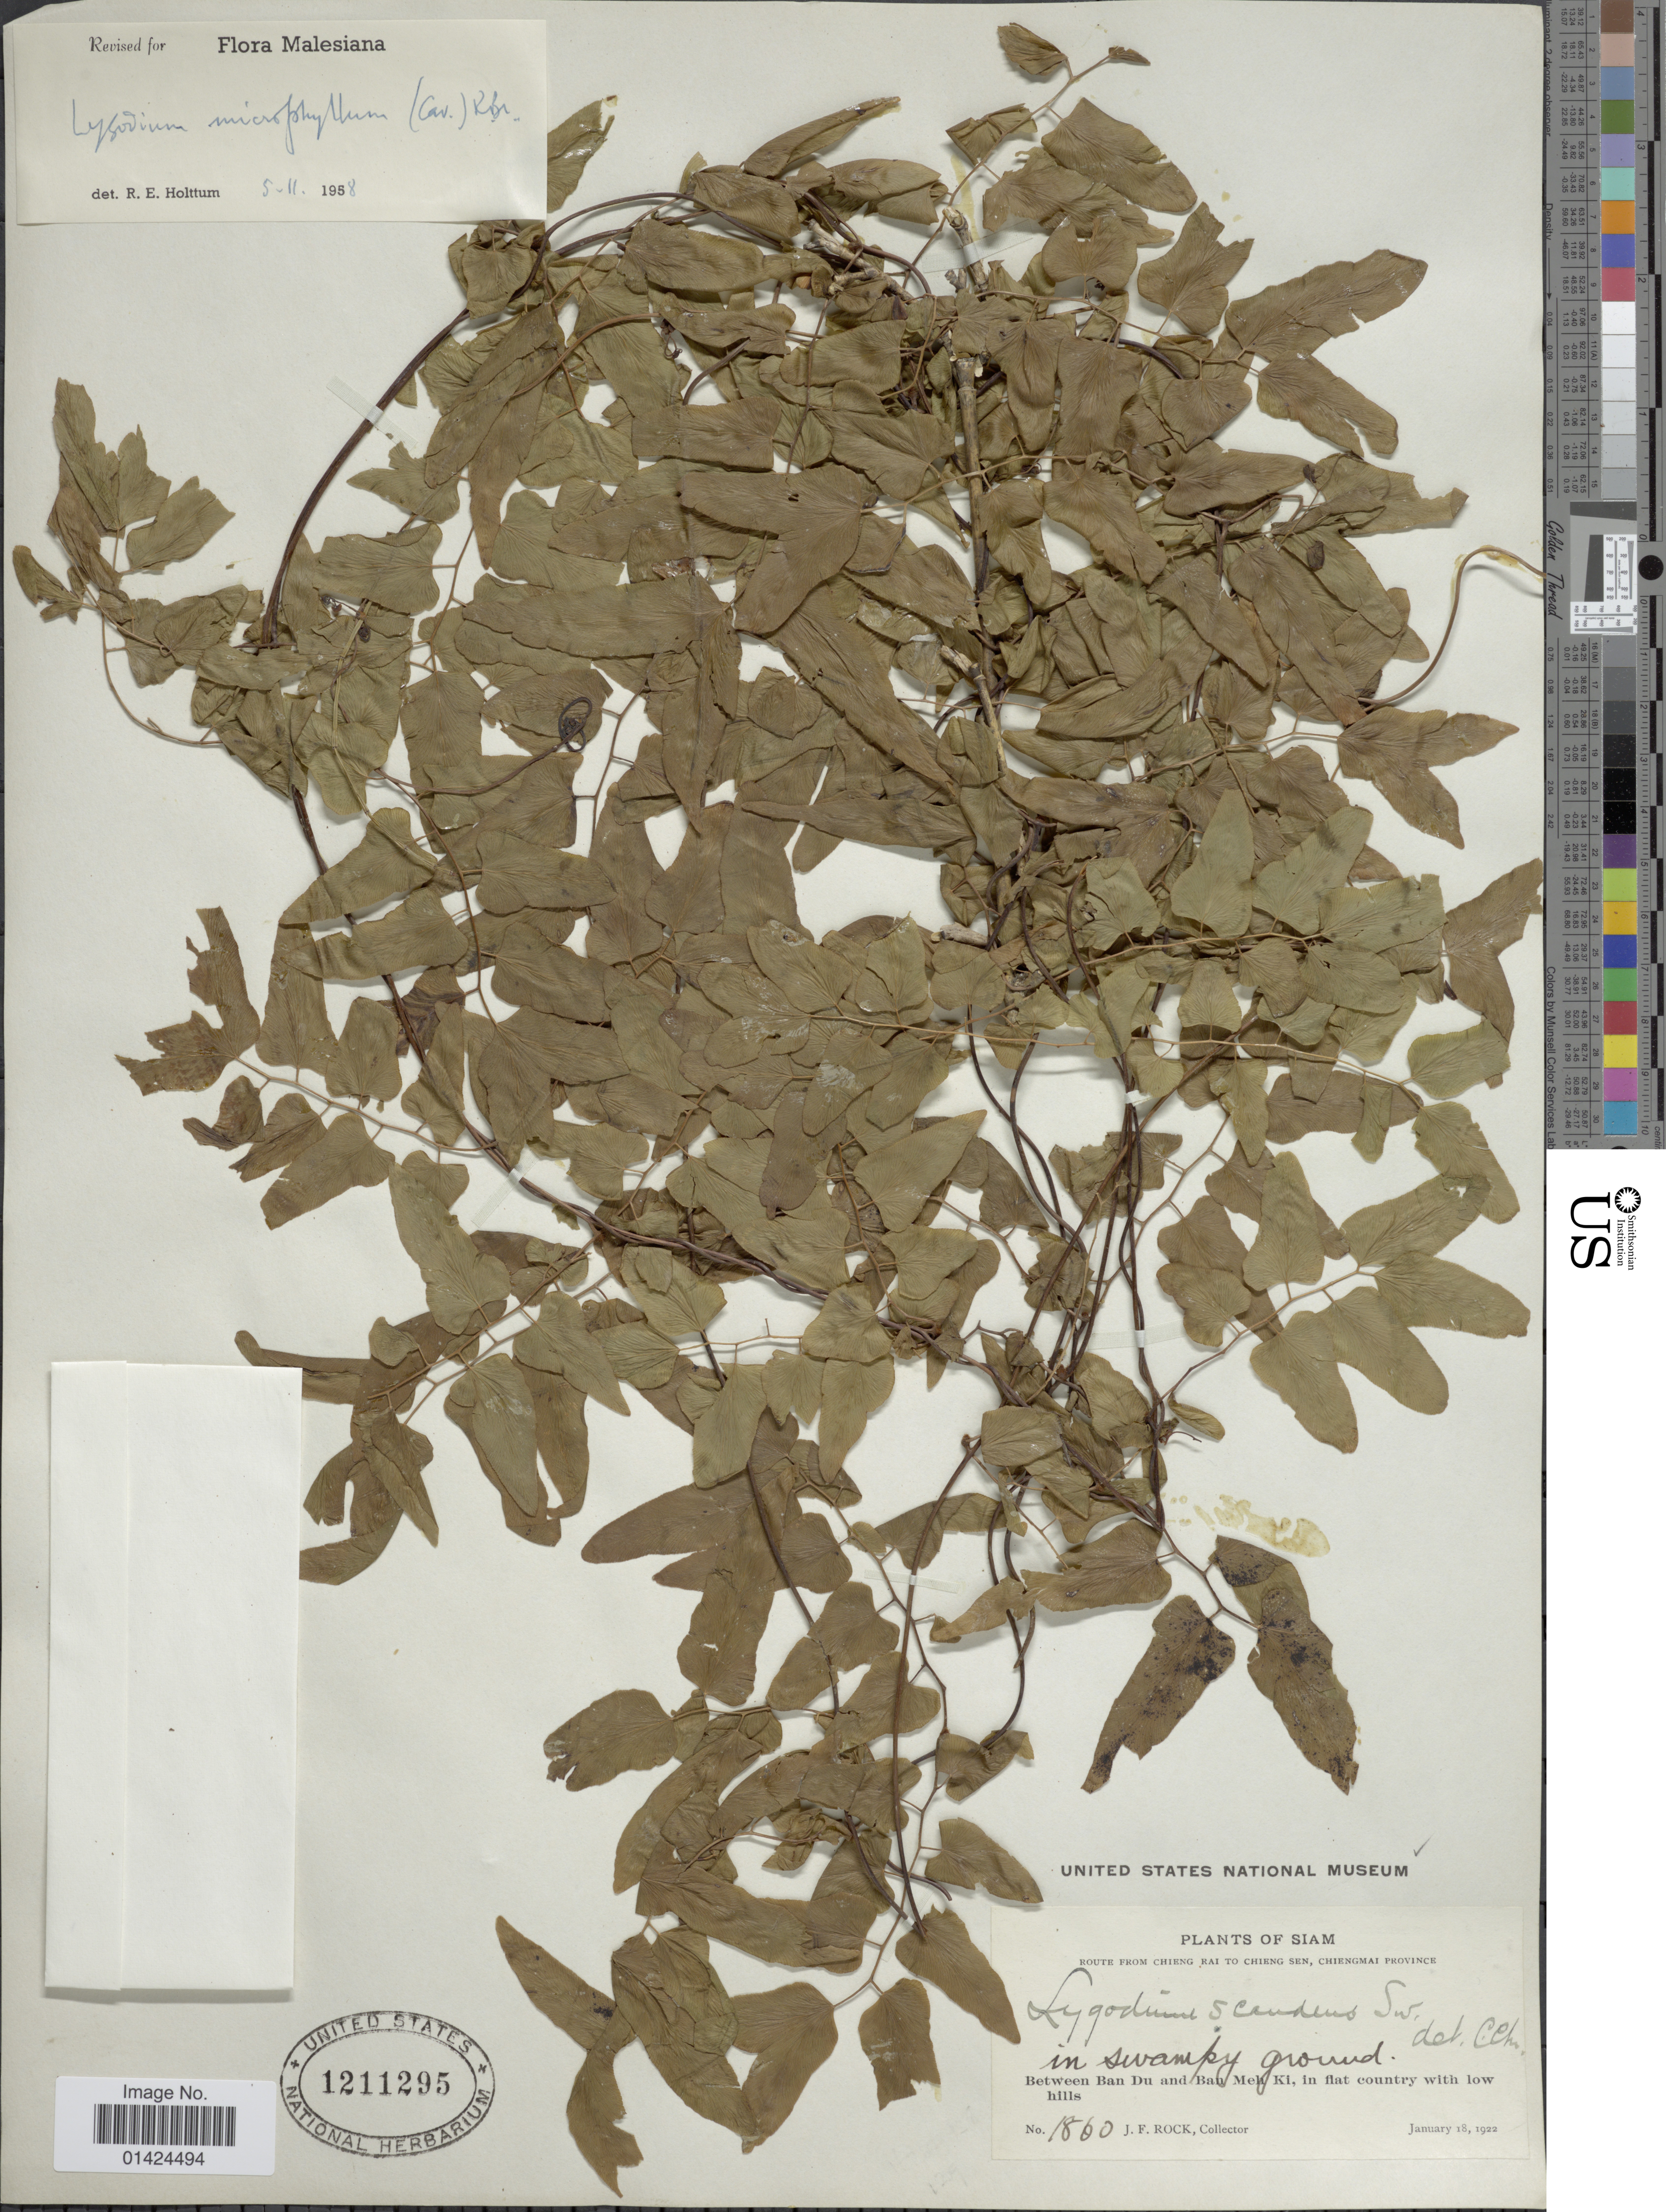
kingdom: Plantae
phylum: Tracheophyta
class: Polypodiopsida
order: Schizaeales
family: Lygodiaceae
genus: Lygodium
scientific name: Lygodium microphyllum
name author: (Cav.) R. Br.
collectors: J. Rock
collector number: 1860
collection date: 1922-01-18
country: Thailand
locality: Siam, route from Chieng Rai to Chieng Sen, Chiengmai Province. Between Ban Du and Bau Meh Ki, in flat country with low hills. In swampy ground.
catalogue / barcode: US 1211295